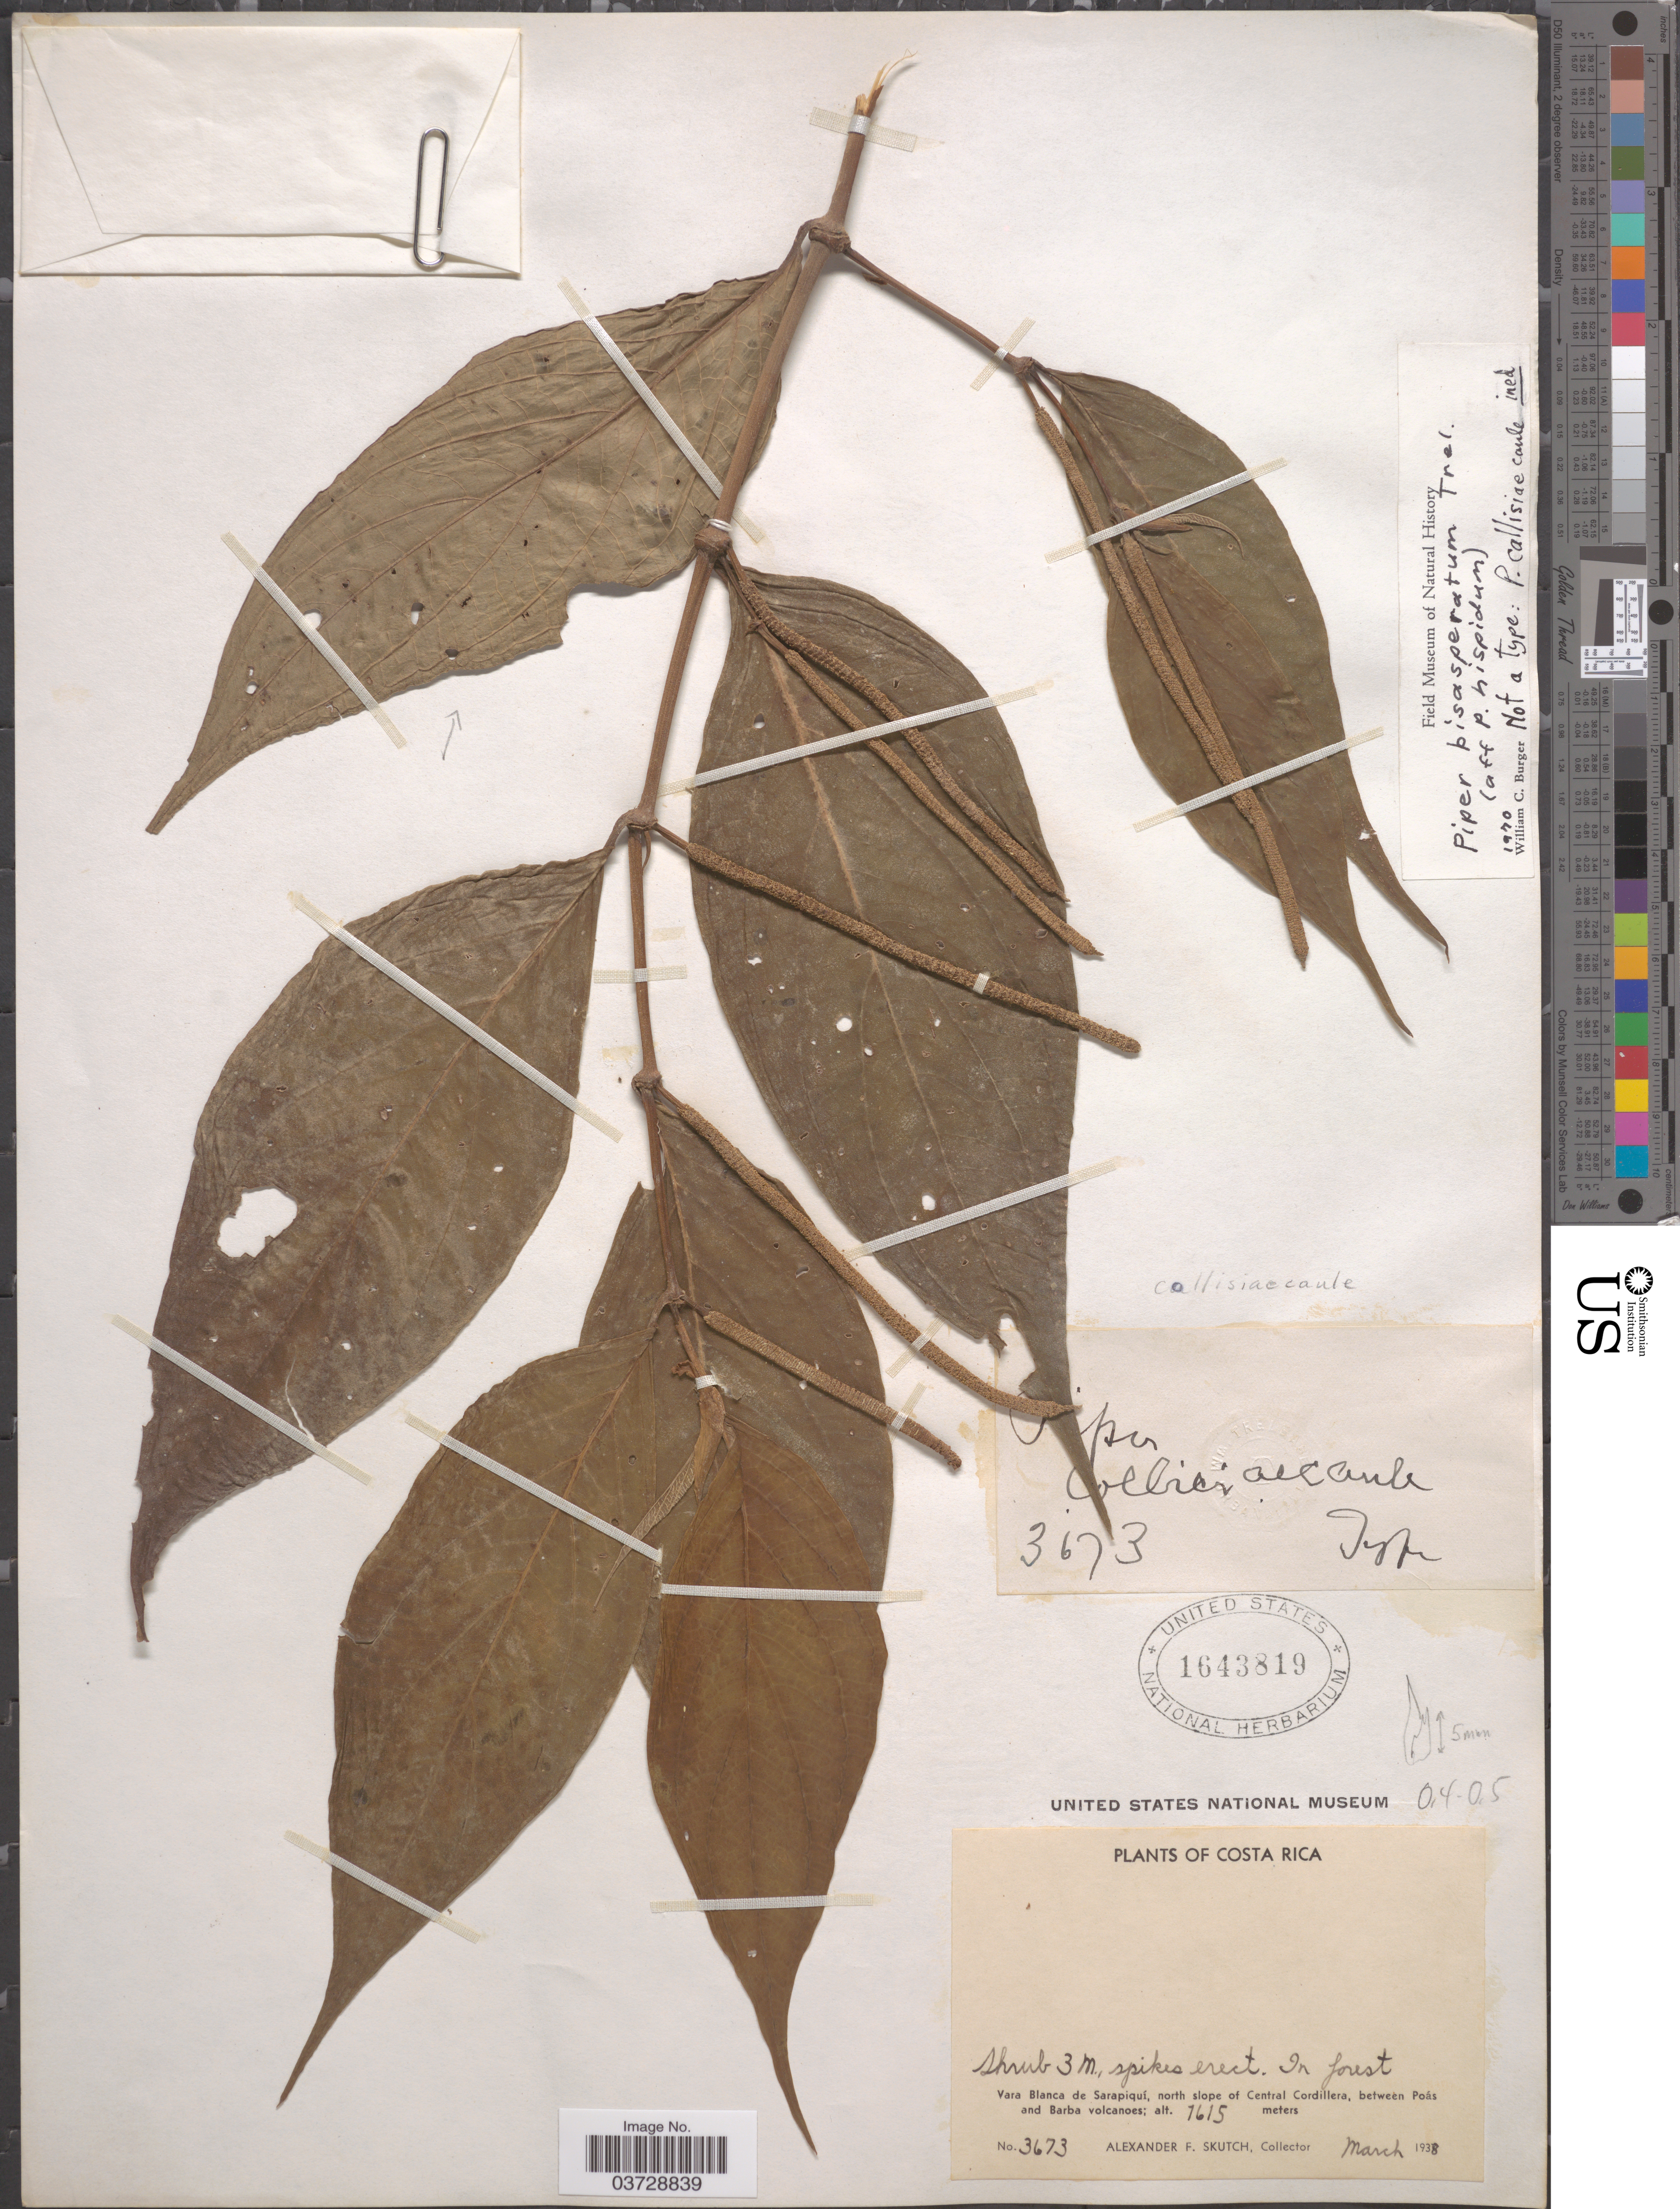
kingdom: Plantae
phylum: Tracheophyta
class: Magnoliopsida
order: Piperales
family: Piperaceae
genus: Piper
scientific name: Piper bisasperatum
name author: Trel.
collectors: A. F. Skutch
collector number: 3673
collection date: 1938-03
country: Costa Rica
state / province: Heredia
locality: Vara Blanca de Sarapiquí, north slope of Central Cordillera, between Poás and Barba volcanoes.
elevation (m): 7615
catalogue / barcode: US 1643819